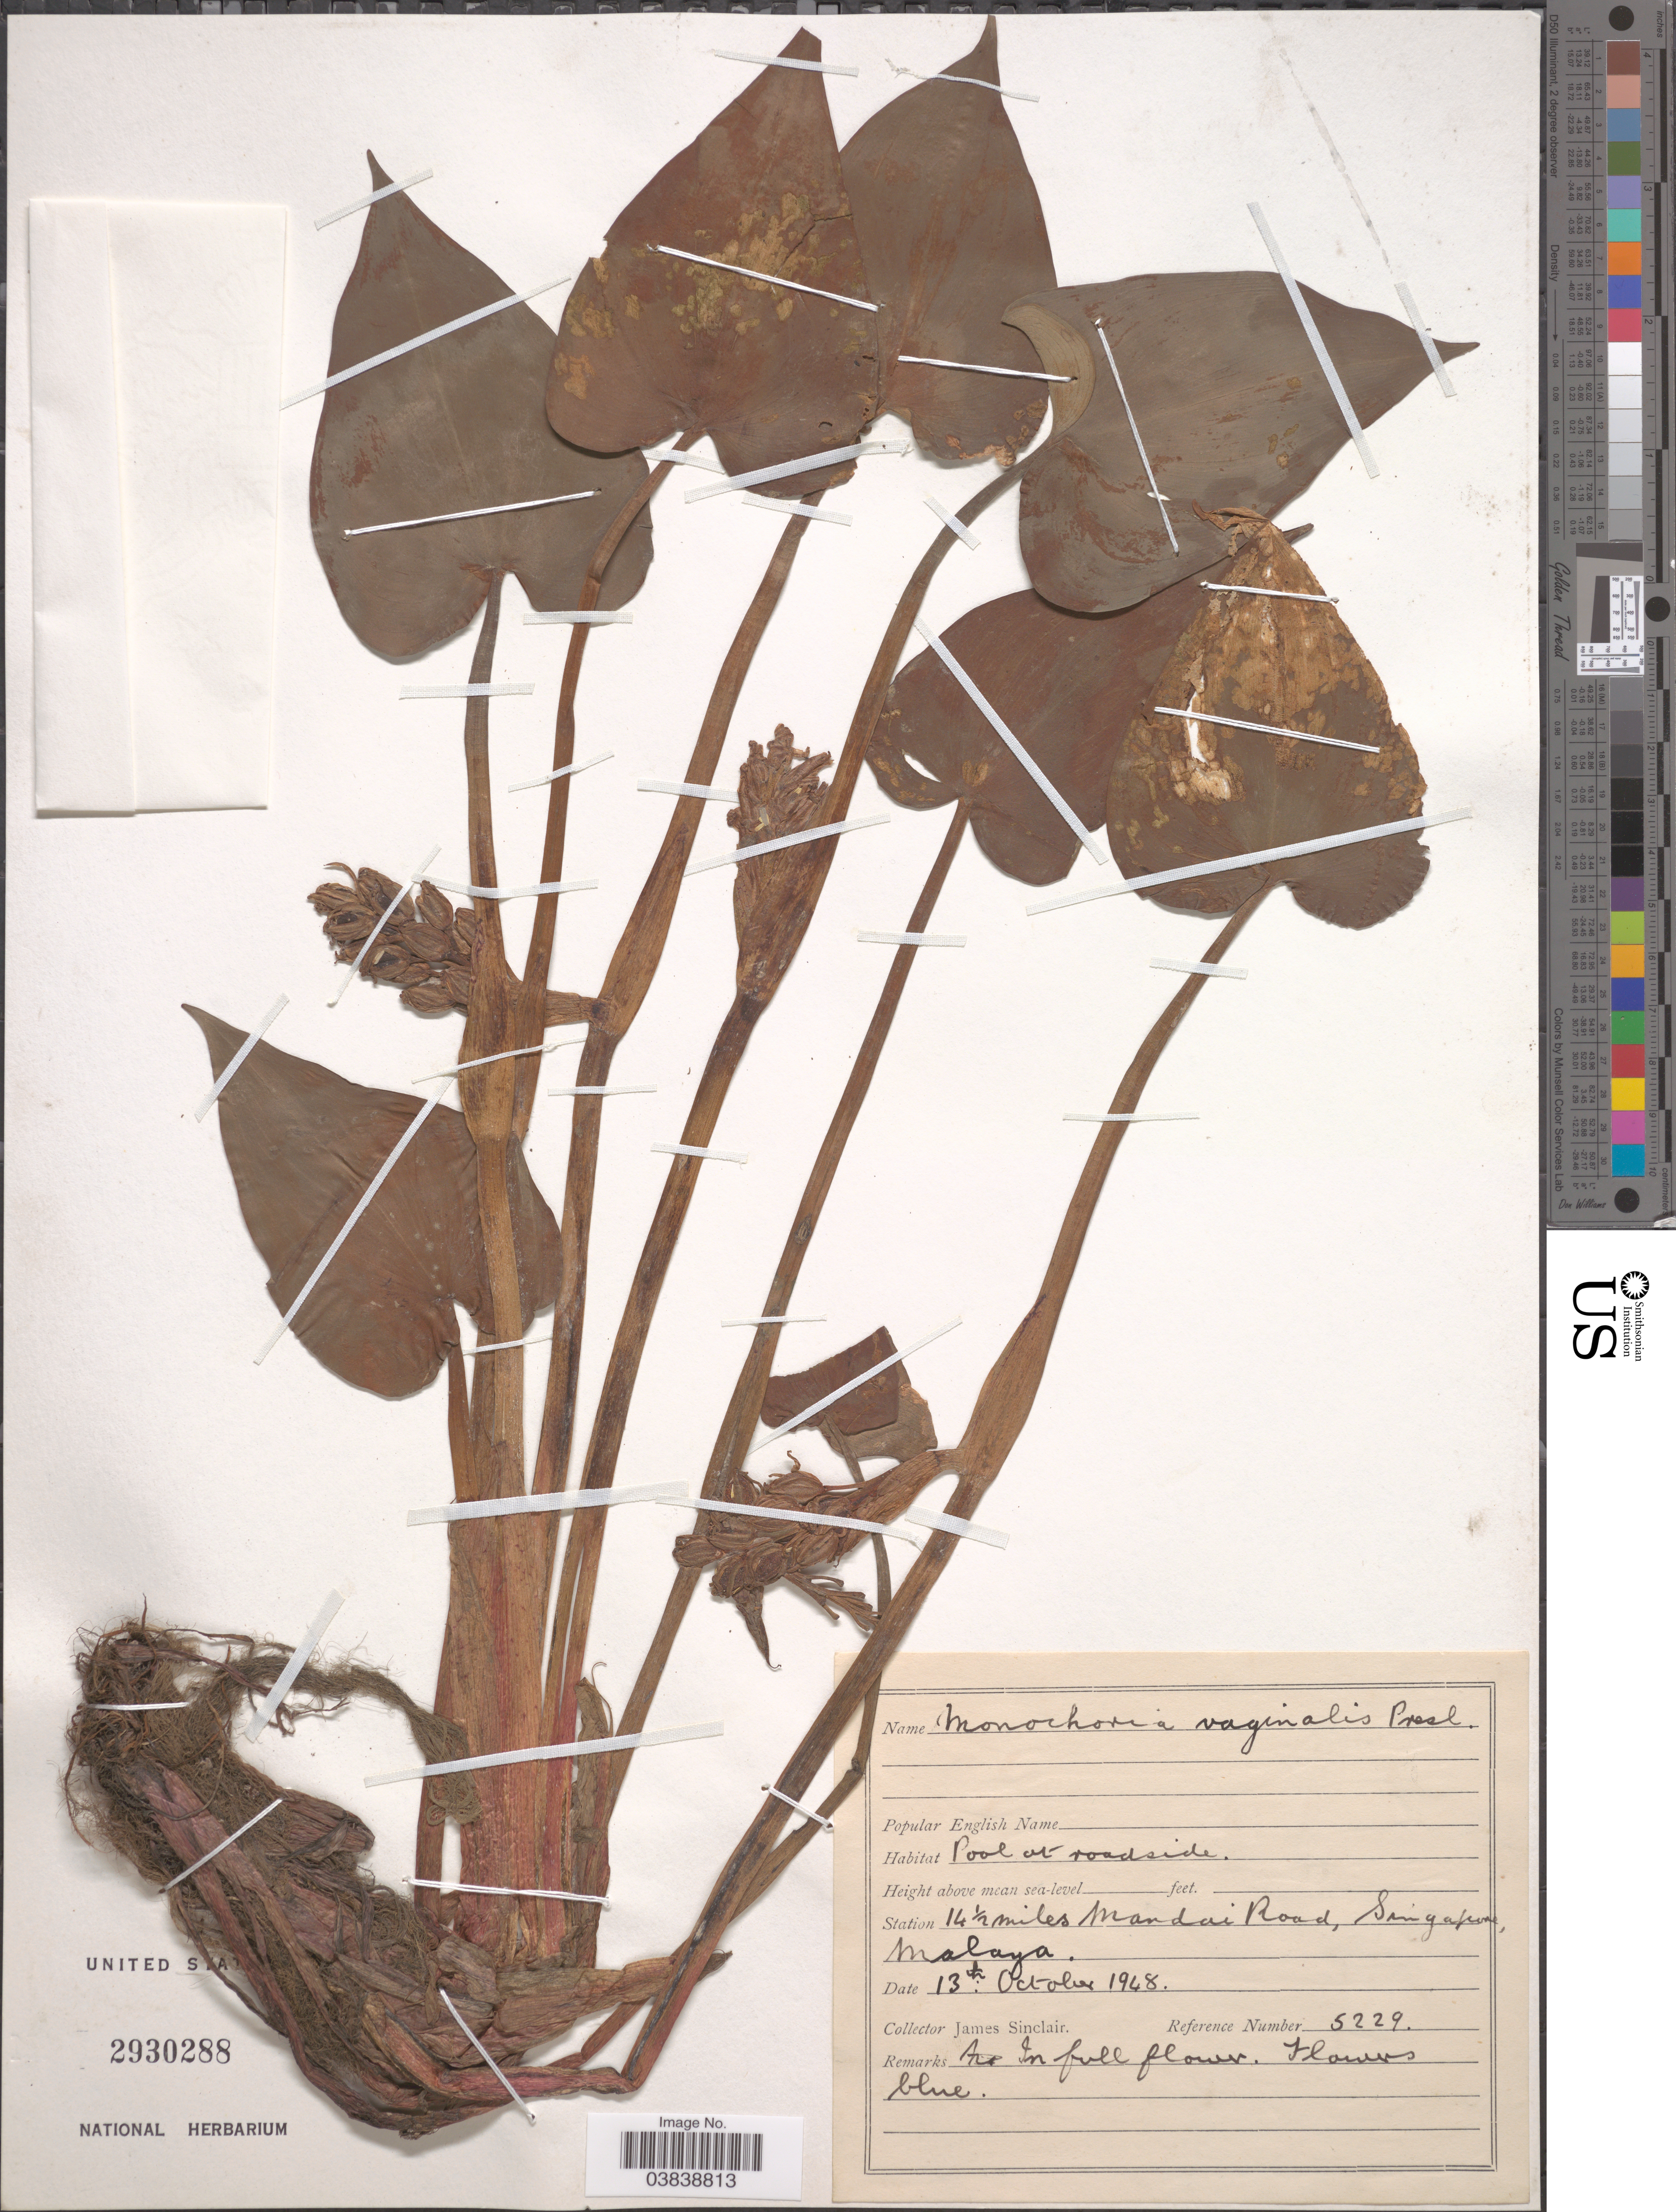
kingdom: Plantae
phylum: Tracheophyta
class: Liliopsida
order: Commelinales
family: Pontederiaceae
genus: Monochoria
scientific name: Monochoria vaginalis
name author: (Burm. f.) C. Presl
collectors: J. Sinclair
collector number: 5229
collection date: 1948-10-13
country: Singapore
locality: Station 14½ miles Mandai Road, Singapore, Malaya.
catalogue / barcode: US 2930288